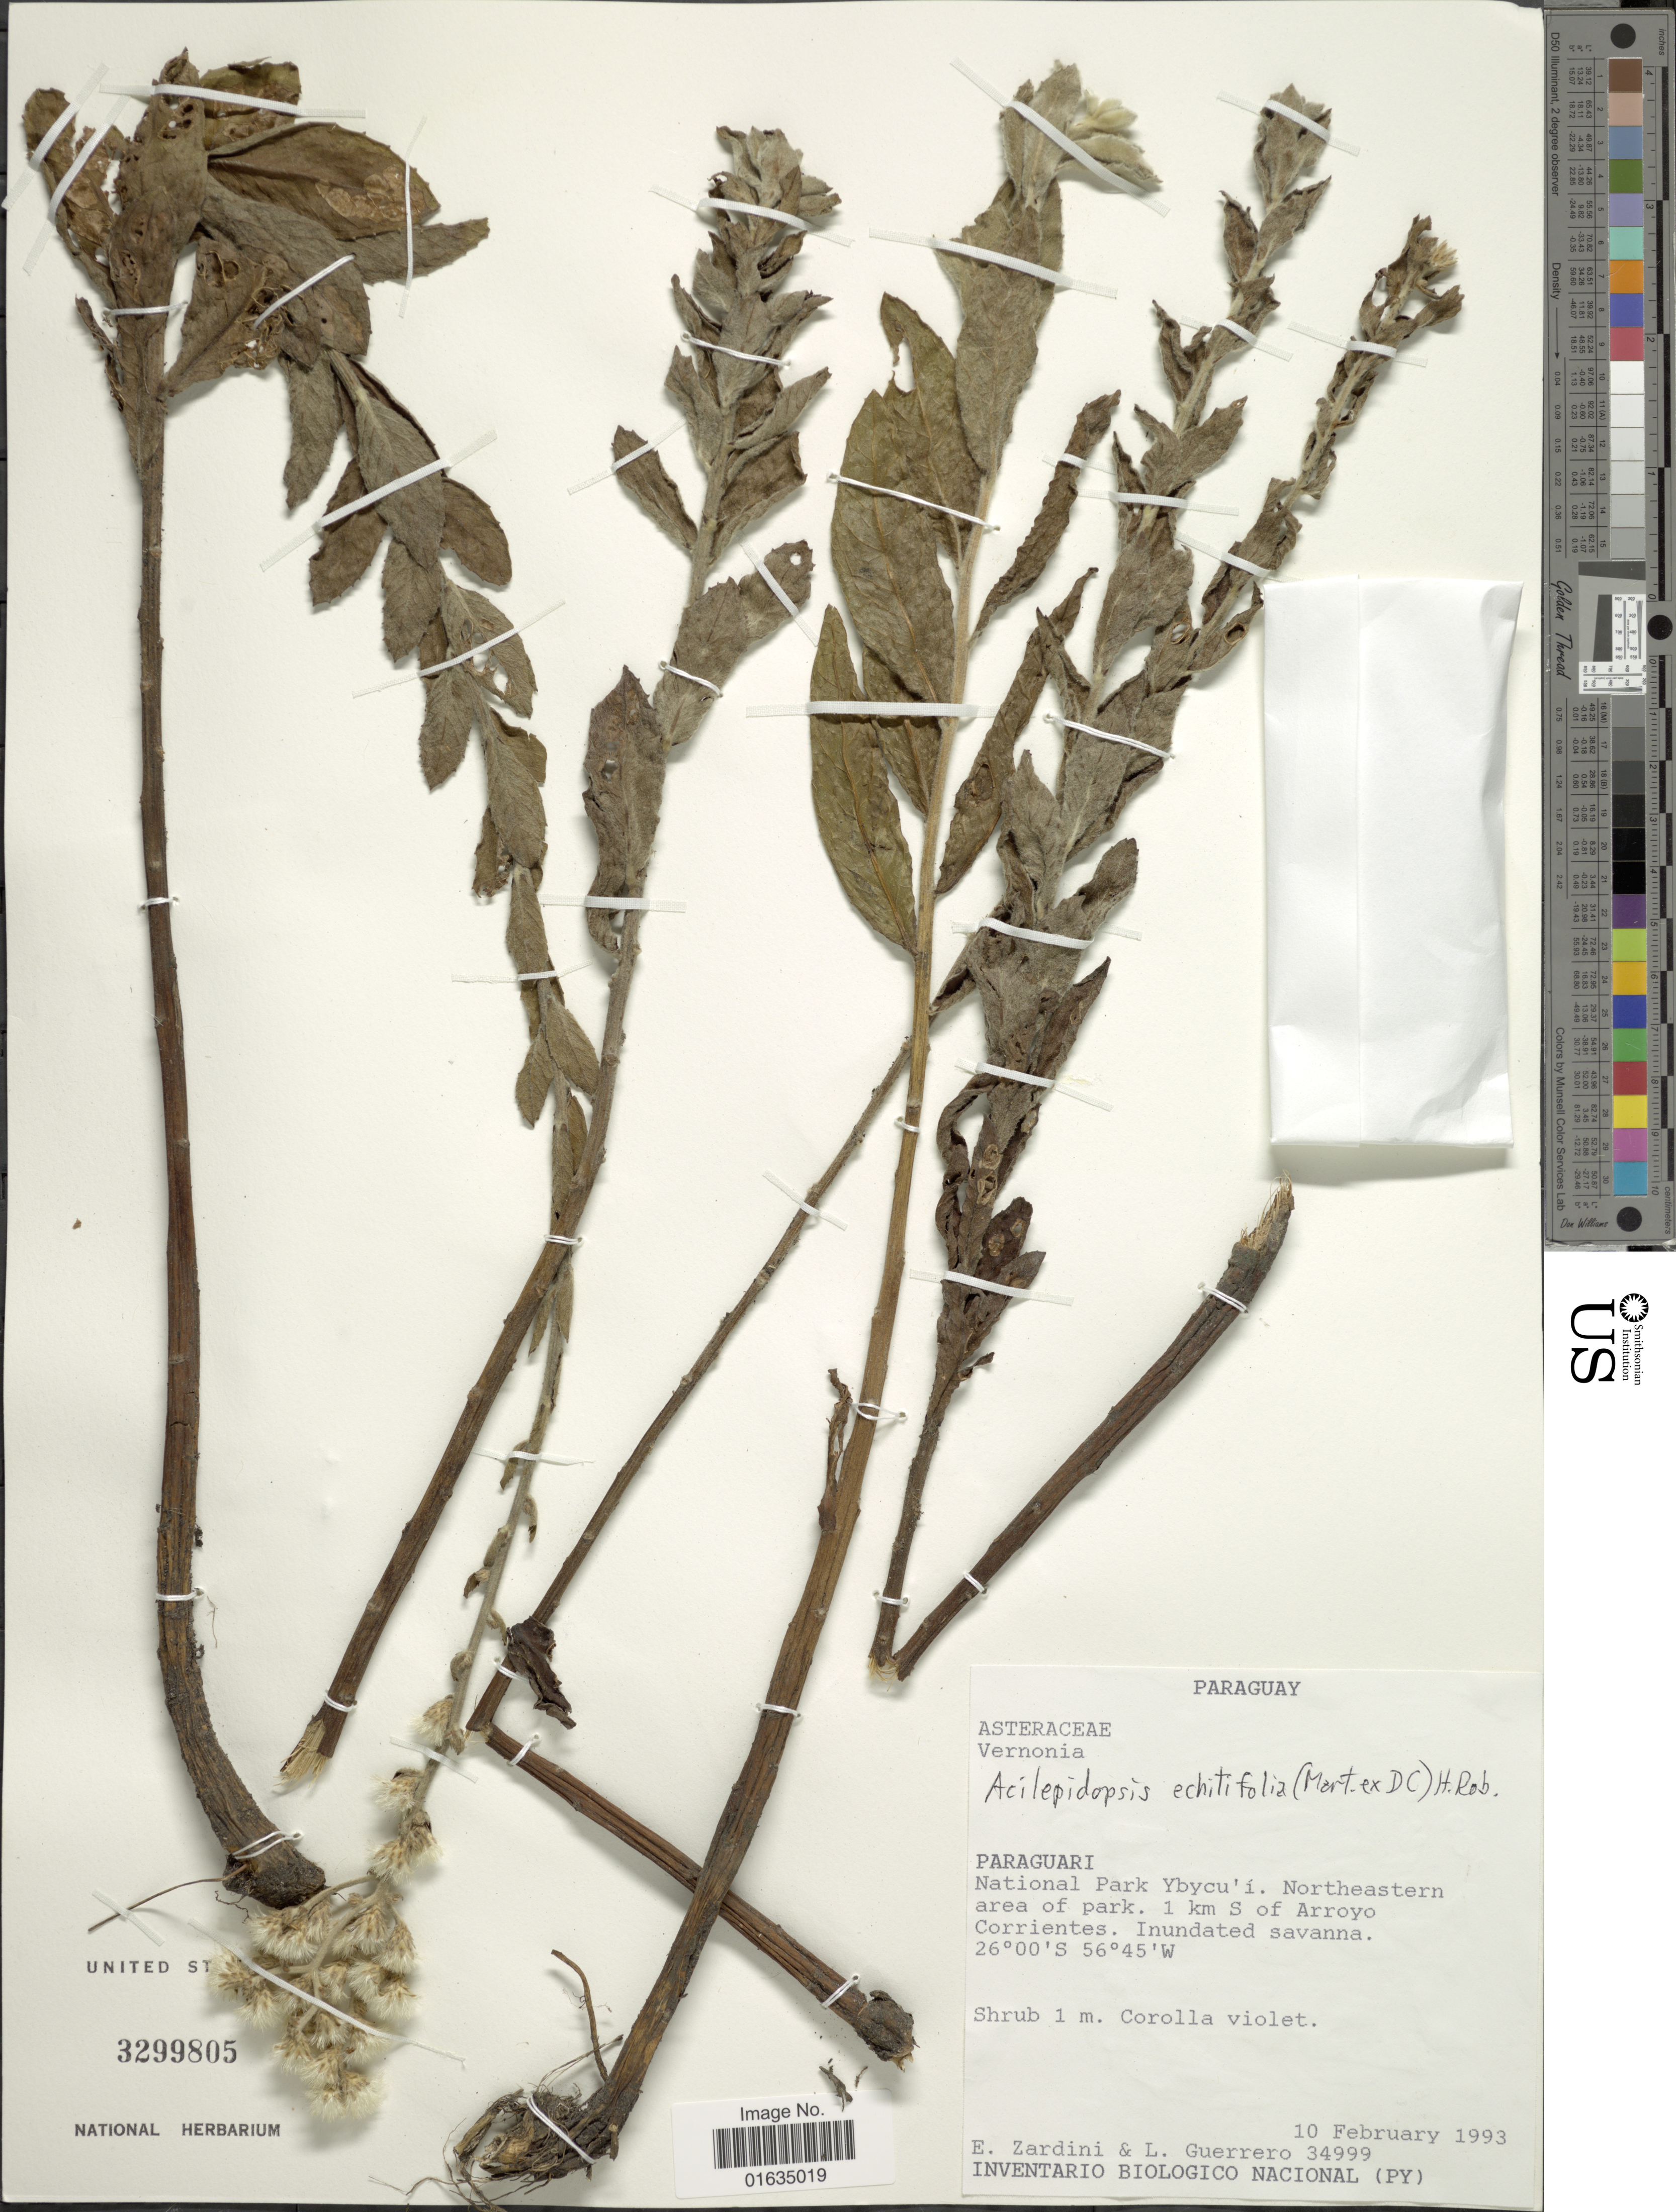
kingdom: Plantae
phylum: Tracheophyta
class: Magnoliopsida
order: Asterales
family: Asteraceae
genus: Acilepidopsis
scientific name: Acilepidopsis echitifolia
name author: (Mart. ex DC.) H. Rob.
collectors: E. M. Zardini & L. Guerrero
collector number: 34999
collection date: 1993-02-10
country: Paraguay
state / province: Paraguari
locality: National Park Ybycu'i, northeastern area of park, 1 km S of Arroyo Corrientes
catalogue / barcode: US 3299805